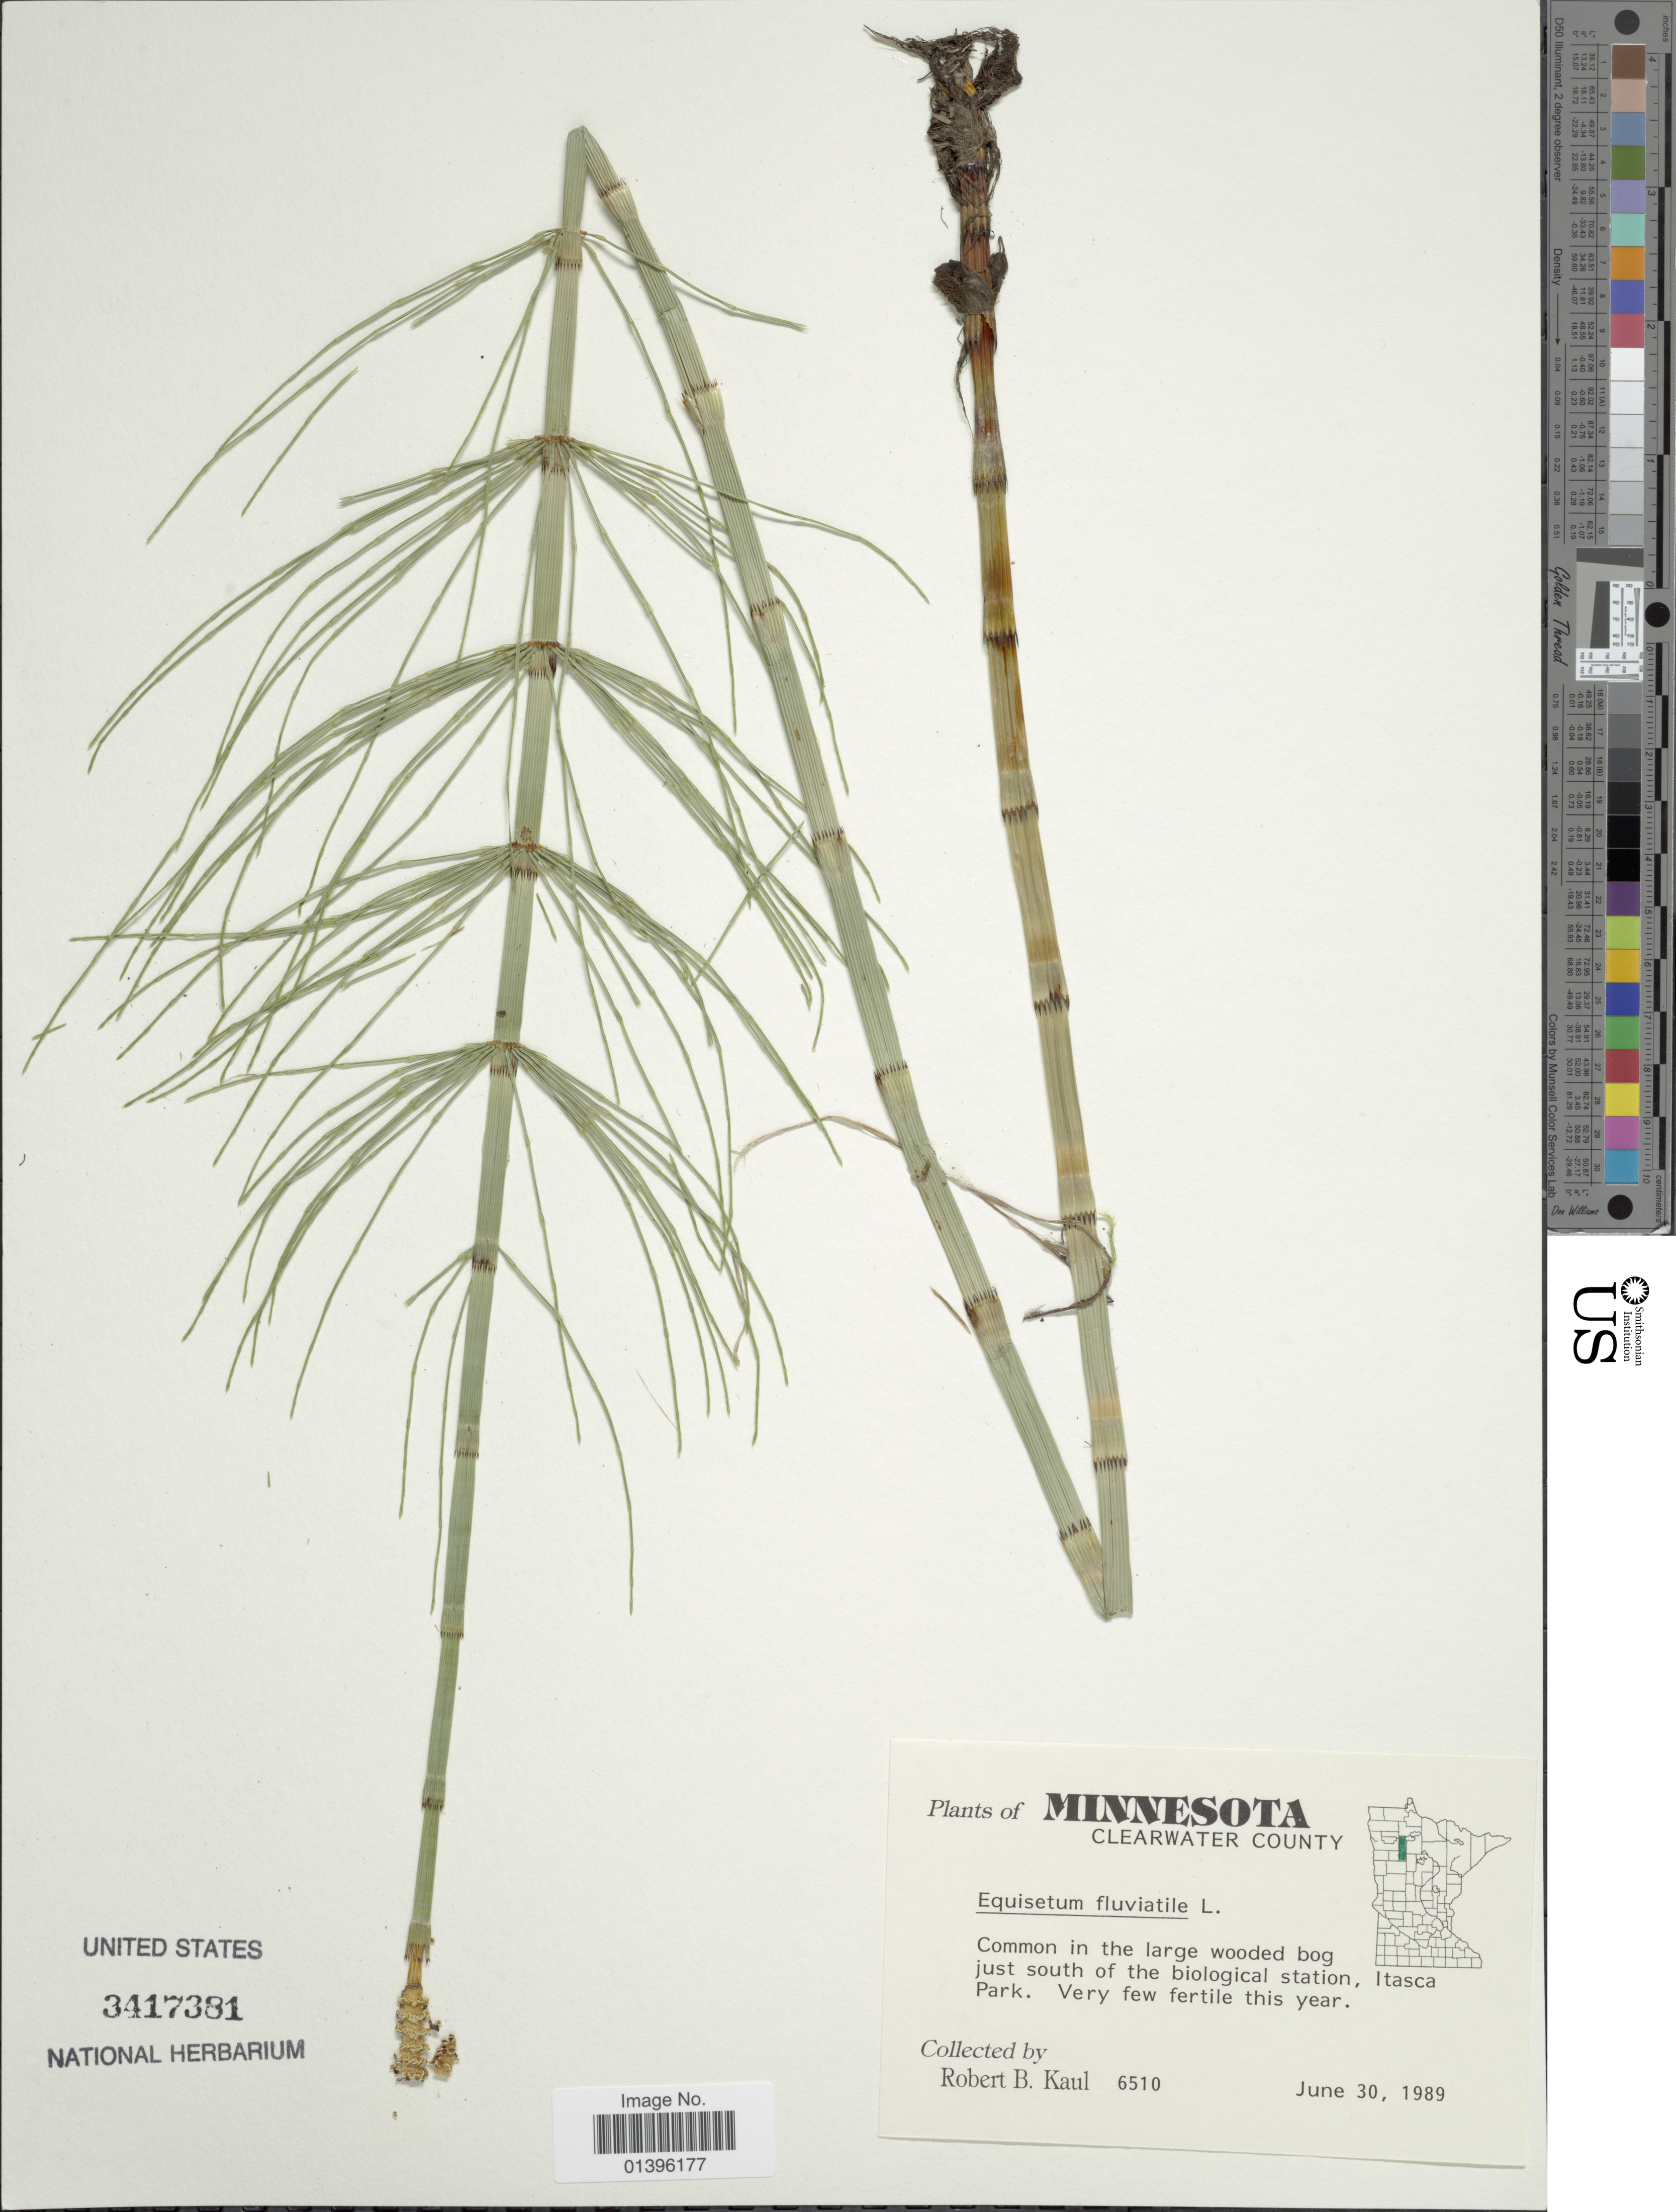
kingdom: Plantae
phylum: Tracheophyta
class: Polypodiopsida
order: Equisetales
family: Equisetaceae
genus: Equisetum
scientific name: Equisetum fluviatile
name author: L.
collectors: R. Kaul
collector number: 6510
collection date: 1989-06-30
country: United States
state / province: Minnesota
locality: Clearwater County. Common in the large wooded bog just south of the biological station, Itasca Park.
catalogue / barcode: US 3417381